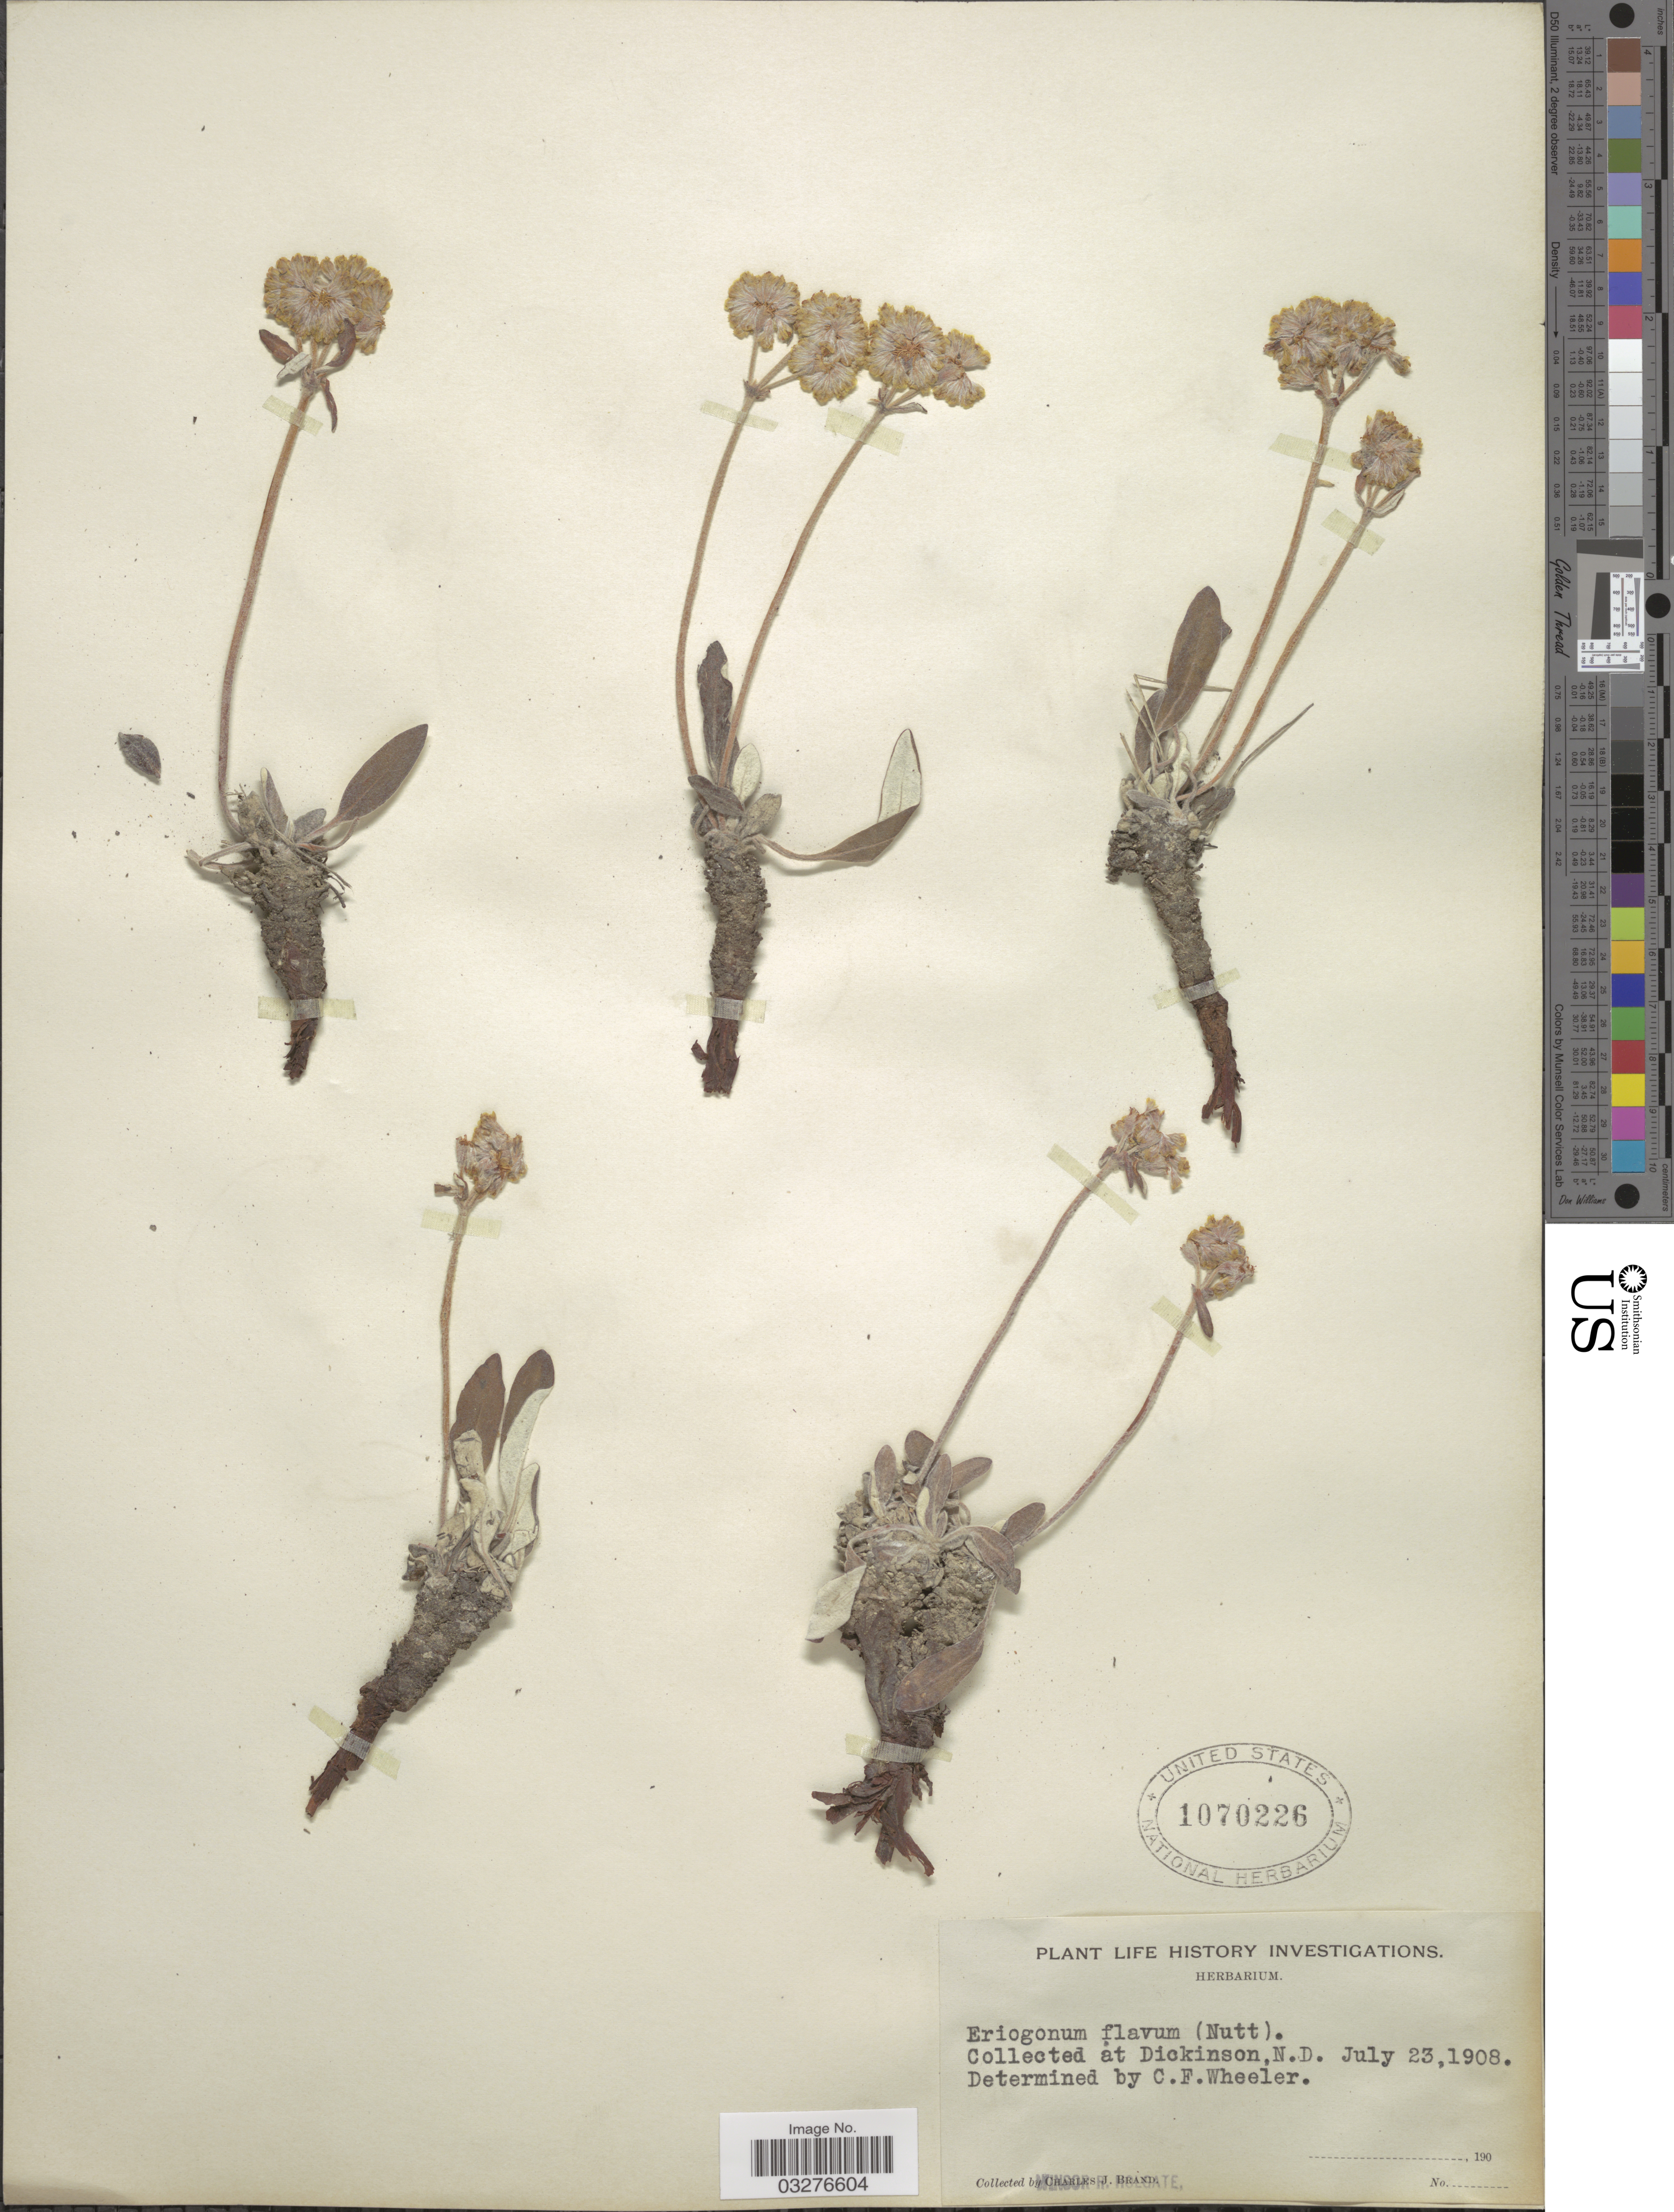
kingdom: Plantae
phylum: Tracheophyta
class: Magnoliopsida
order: Caryophyllales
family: Polygonaceae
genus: Eriogonum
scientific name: Eriogonum flavum var. flavum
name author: Nutt. ex Benth.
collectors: W. Holgate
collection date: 1908-07-23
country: United States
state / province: North Dakota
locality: Dickinson.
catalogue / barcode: US 1070226